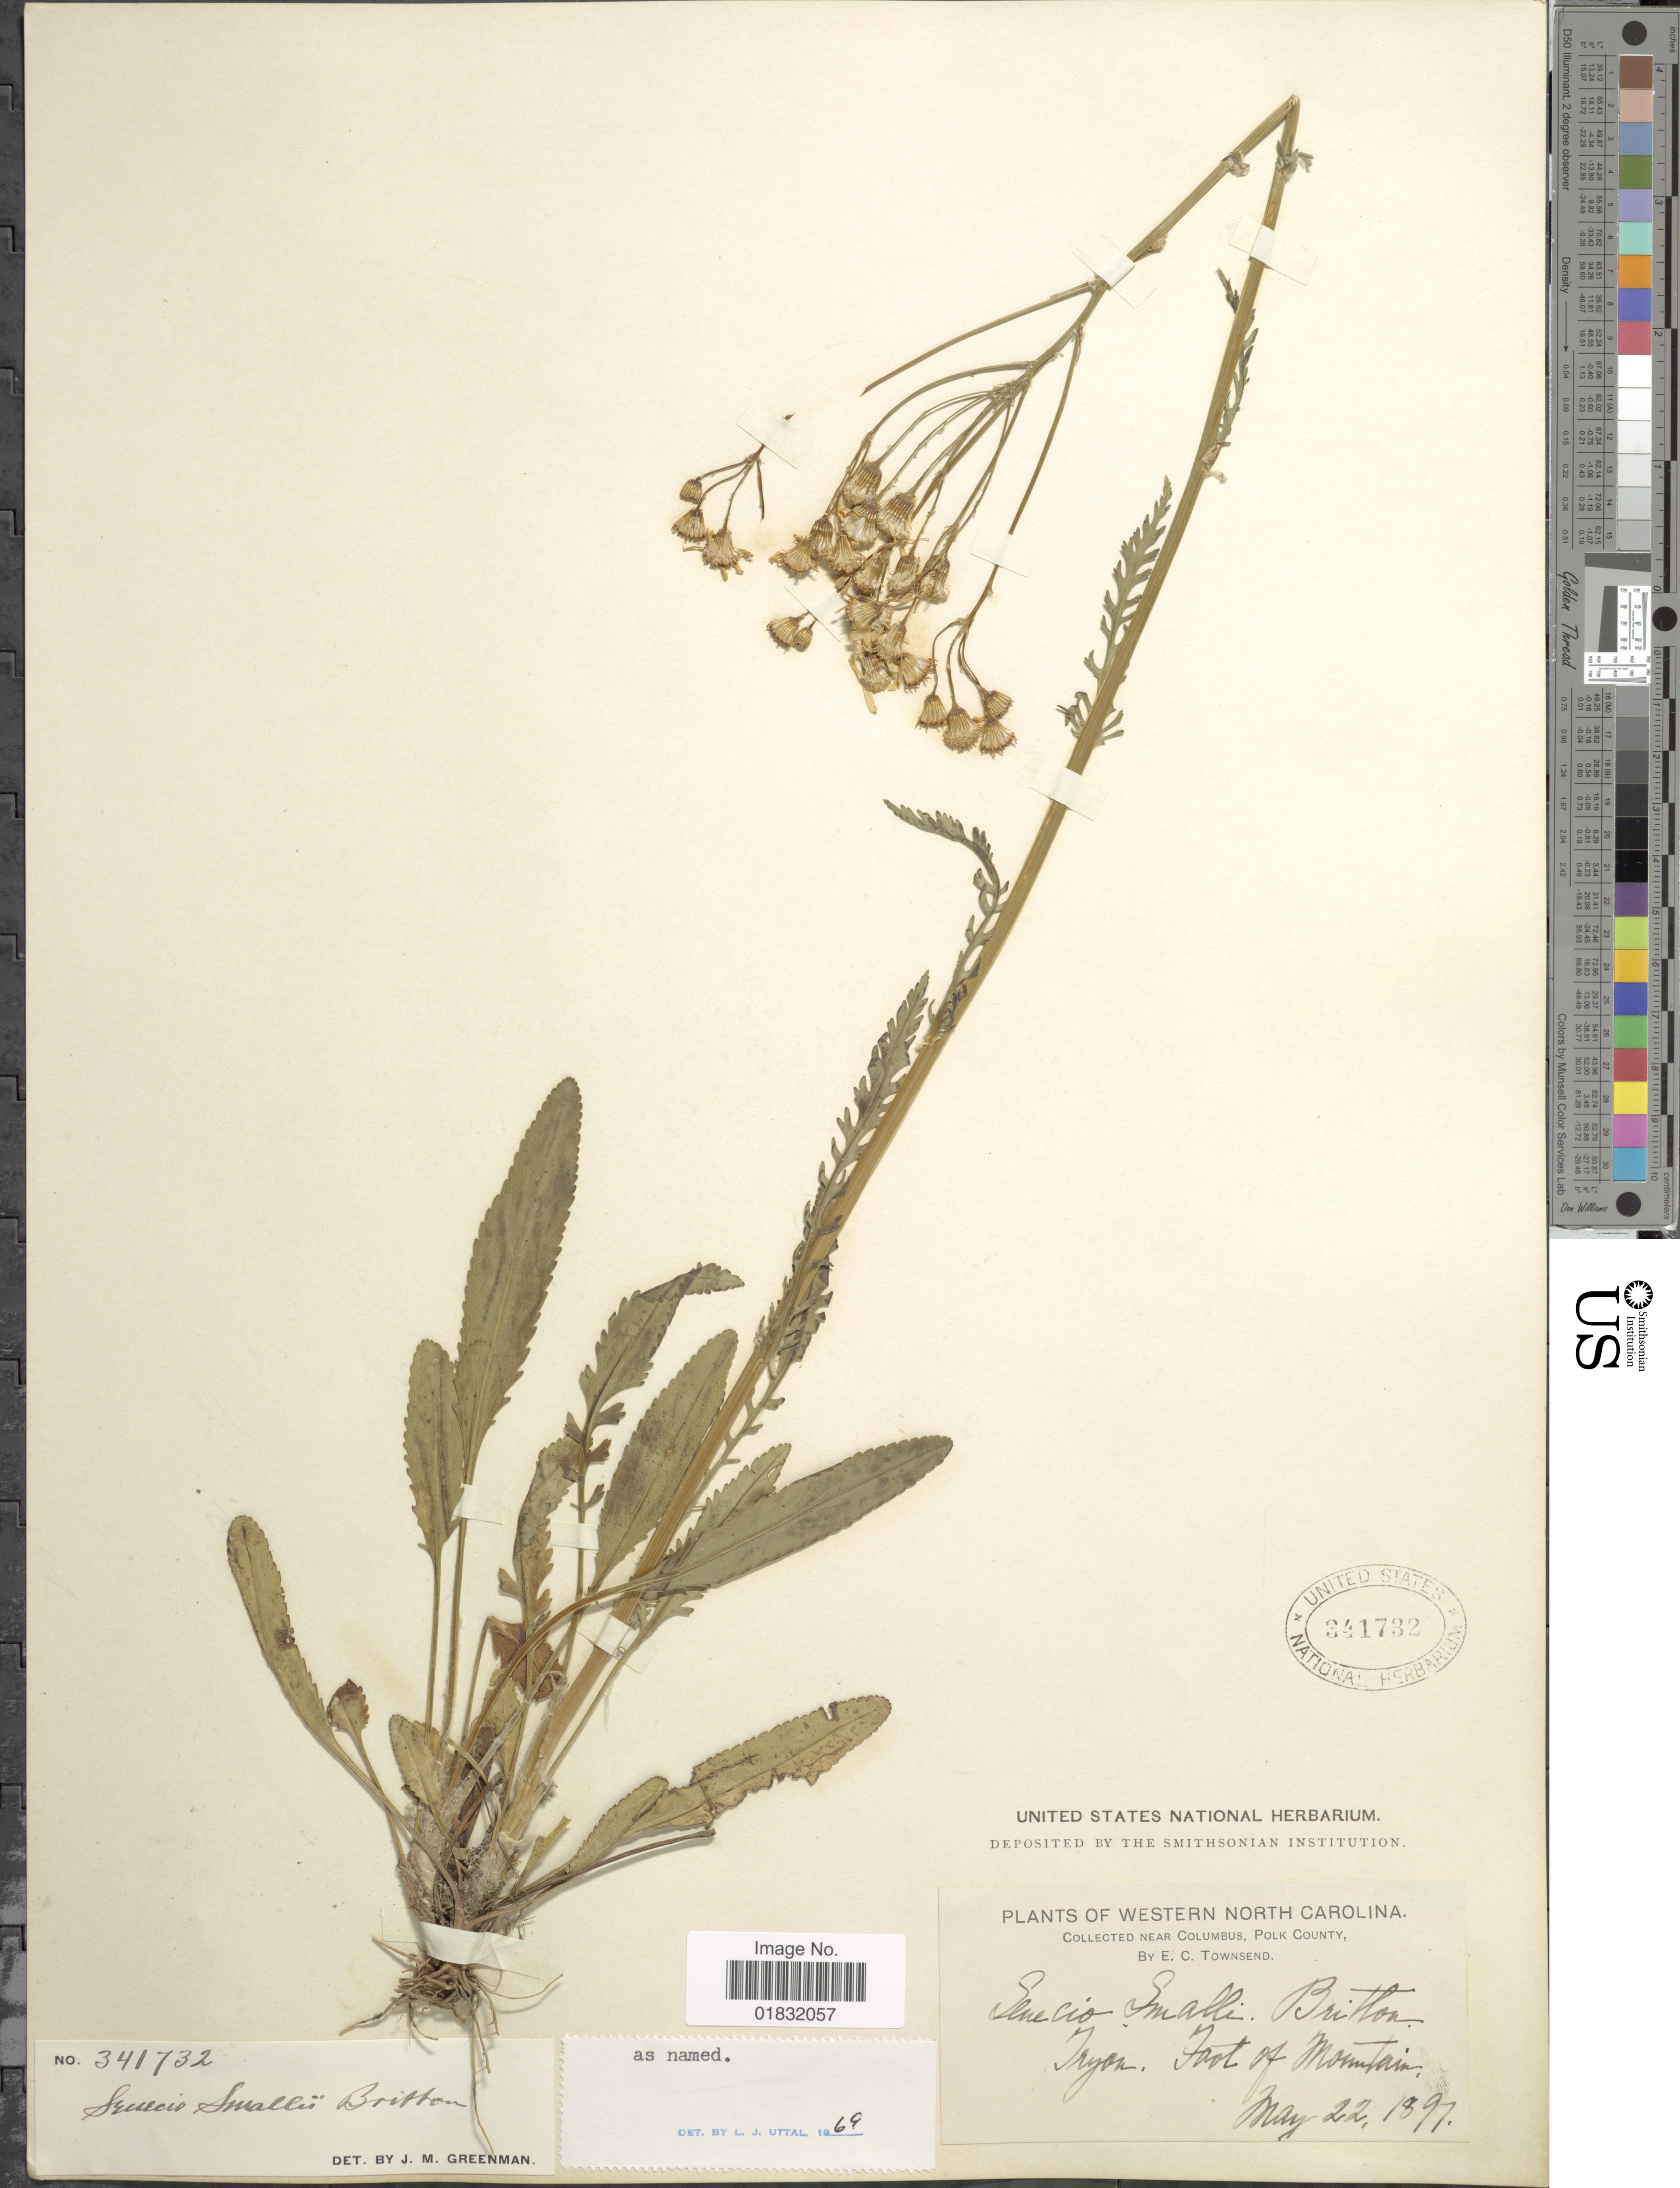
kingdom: Plantae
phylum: Tracheophyta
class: Magnoliopsida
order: Asterales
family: Asteraceae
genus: Packera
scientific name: Packera smallii Britton comb ined.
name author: Britton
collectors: E. C. Townsend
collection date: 1897-05-22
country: United States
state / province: North Carolina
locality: Western North Carolina, near Columbus, Polk County, Tryon, Foot of Mountain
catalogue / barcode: US 341732